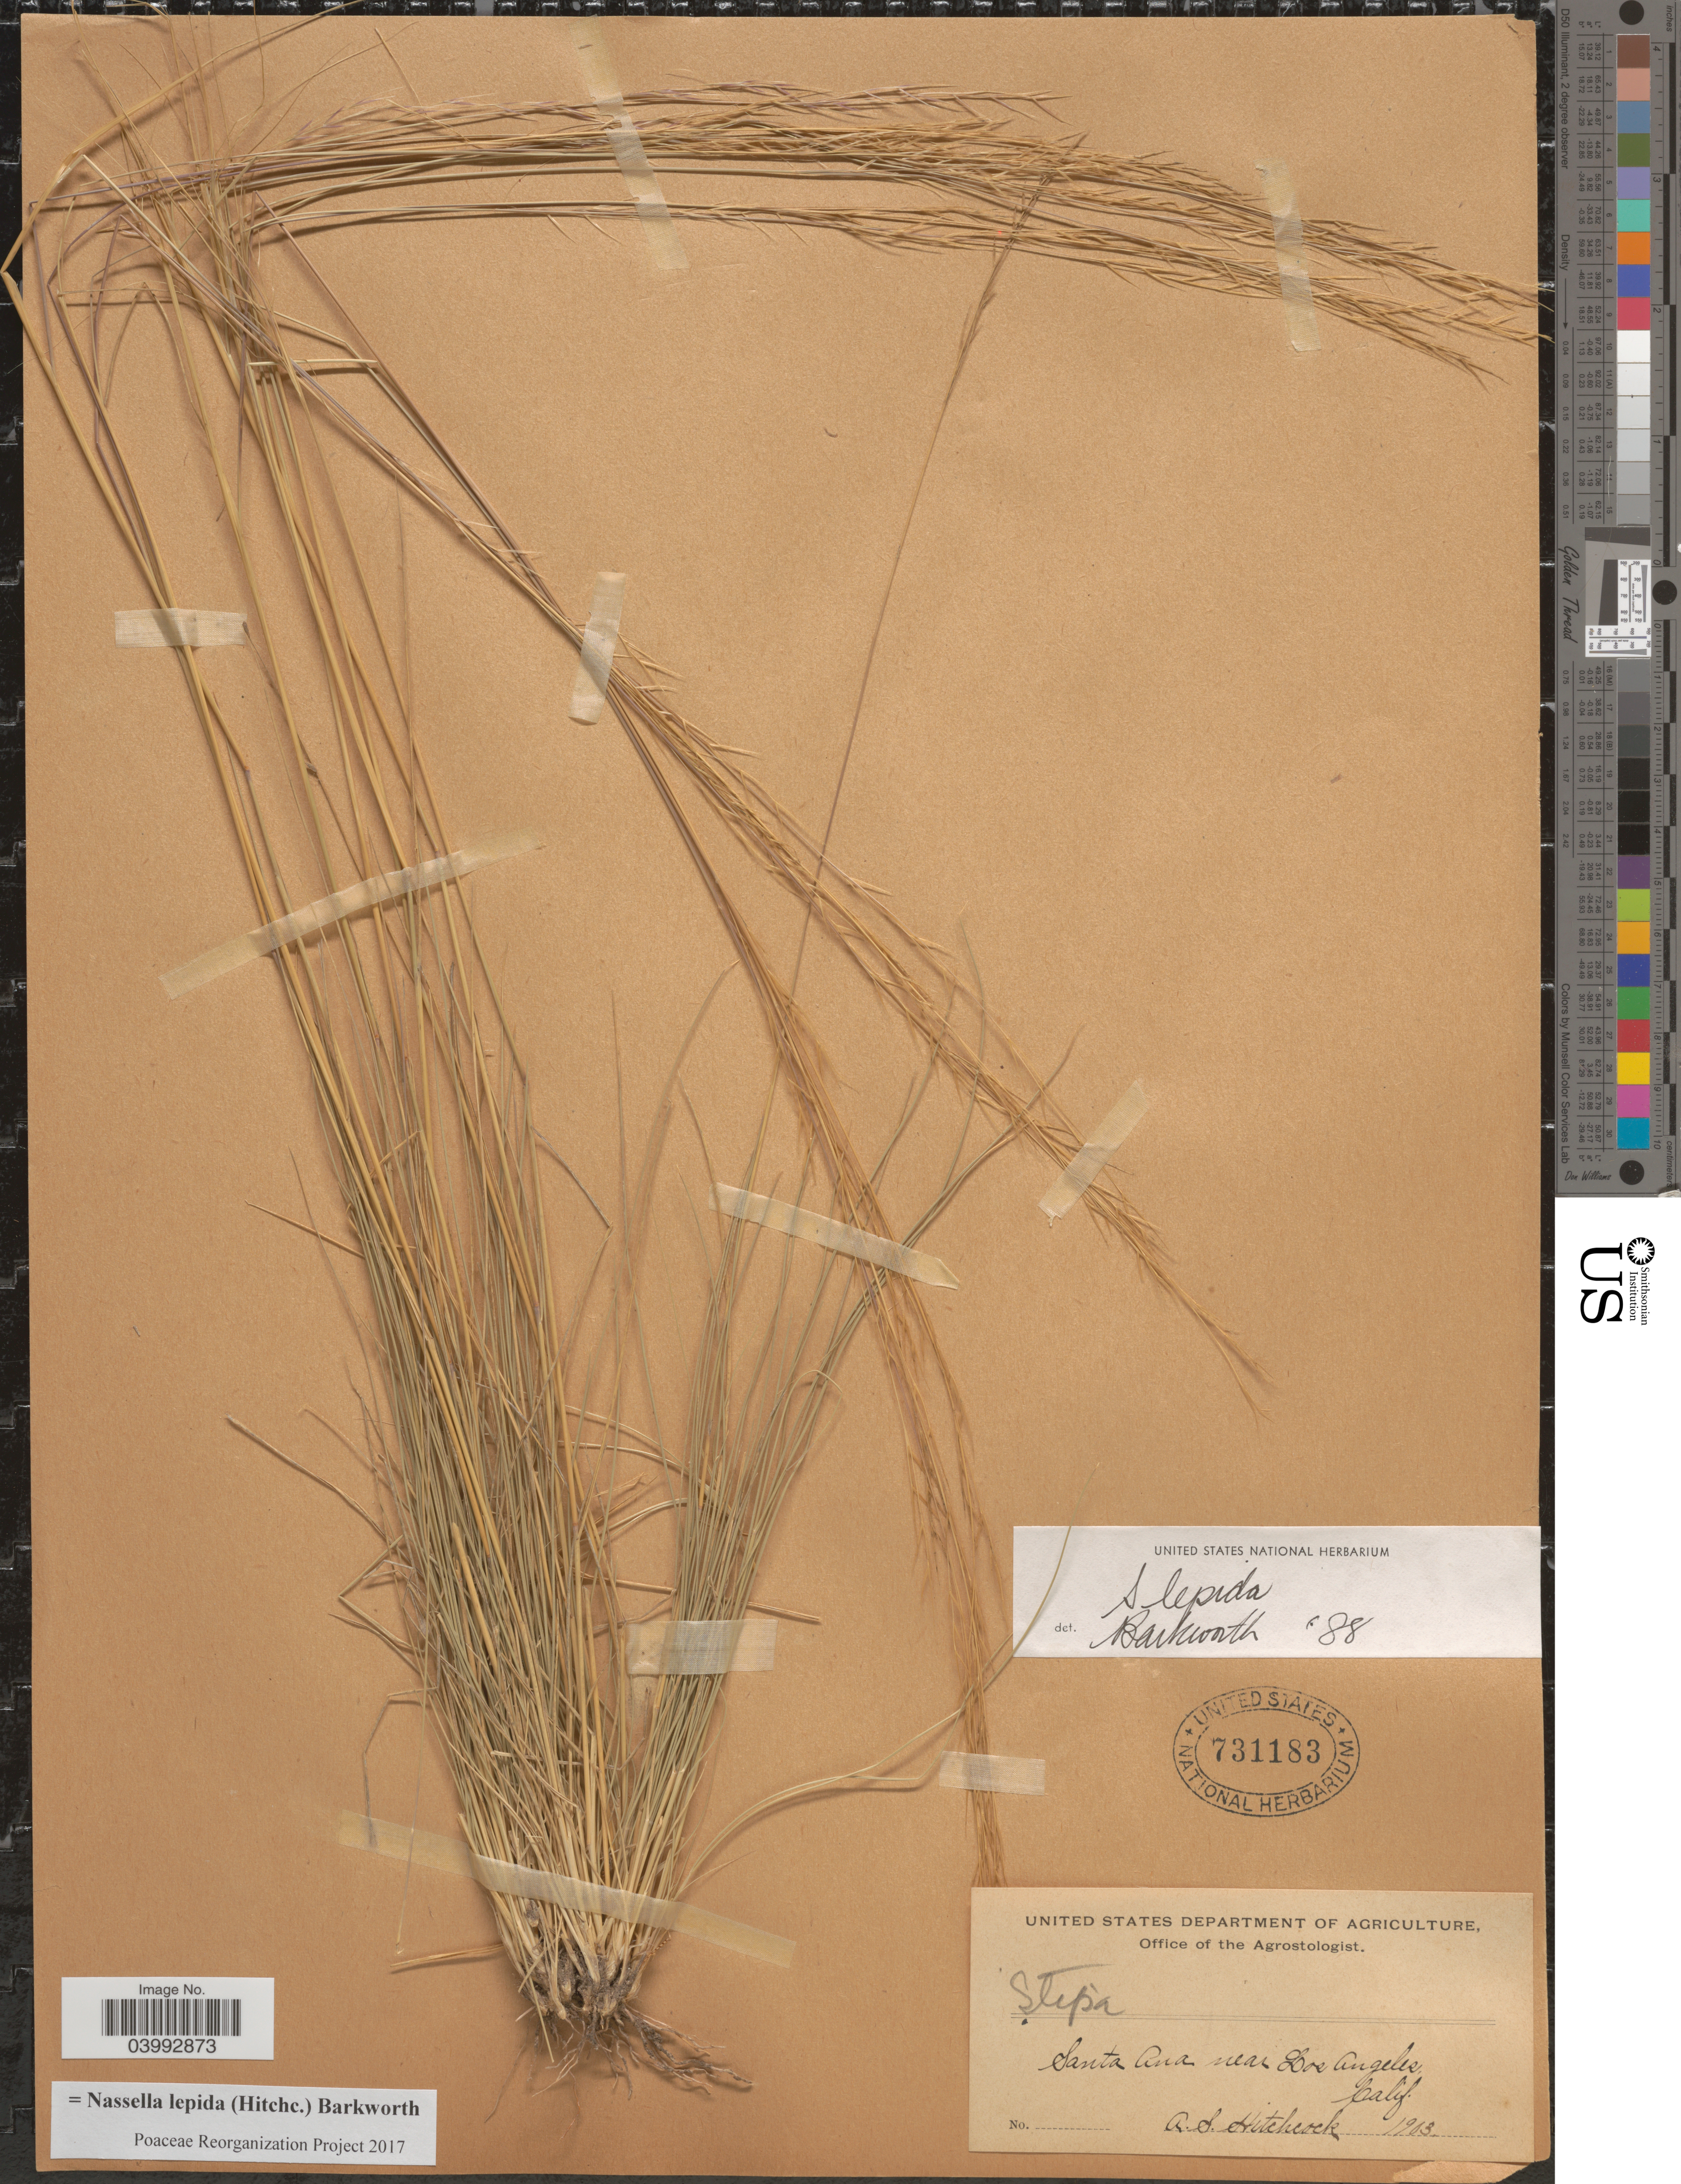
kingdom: Plantae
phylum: Tracheophyta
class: Liliopsida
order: Poales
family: Poaceae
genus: Nassella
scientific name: Nassella lepida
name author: (Hitchc.) Barkworth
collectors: A. S. Hitchcock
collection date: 1903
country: United States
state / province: California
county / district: Los Angeles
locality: Santa Ana near Los Angeles.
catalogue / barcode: US 731183